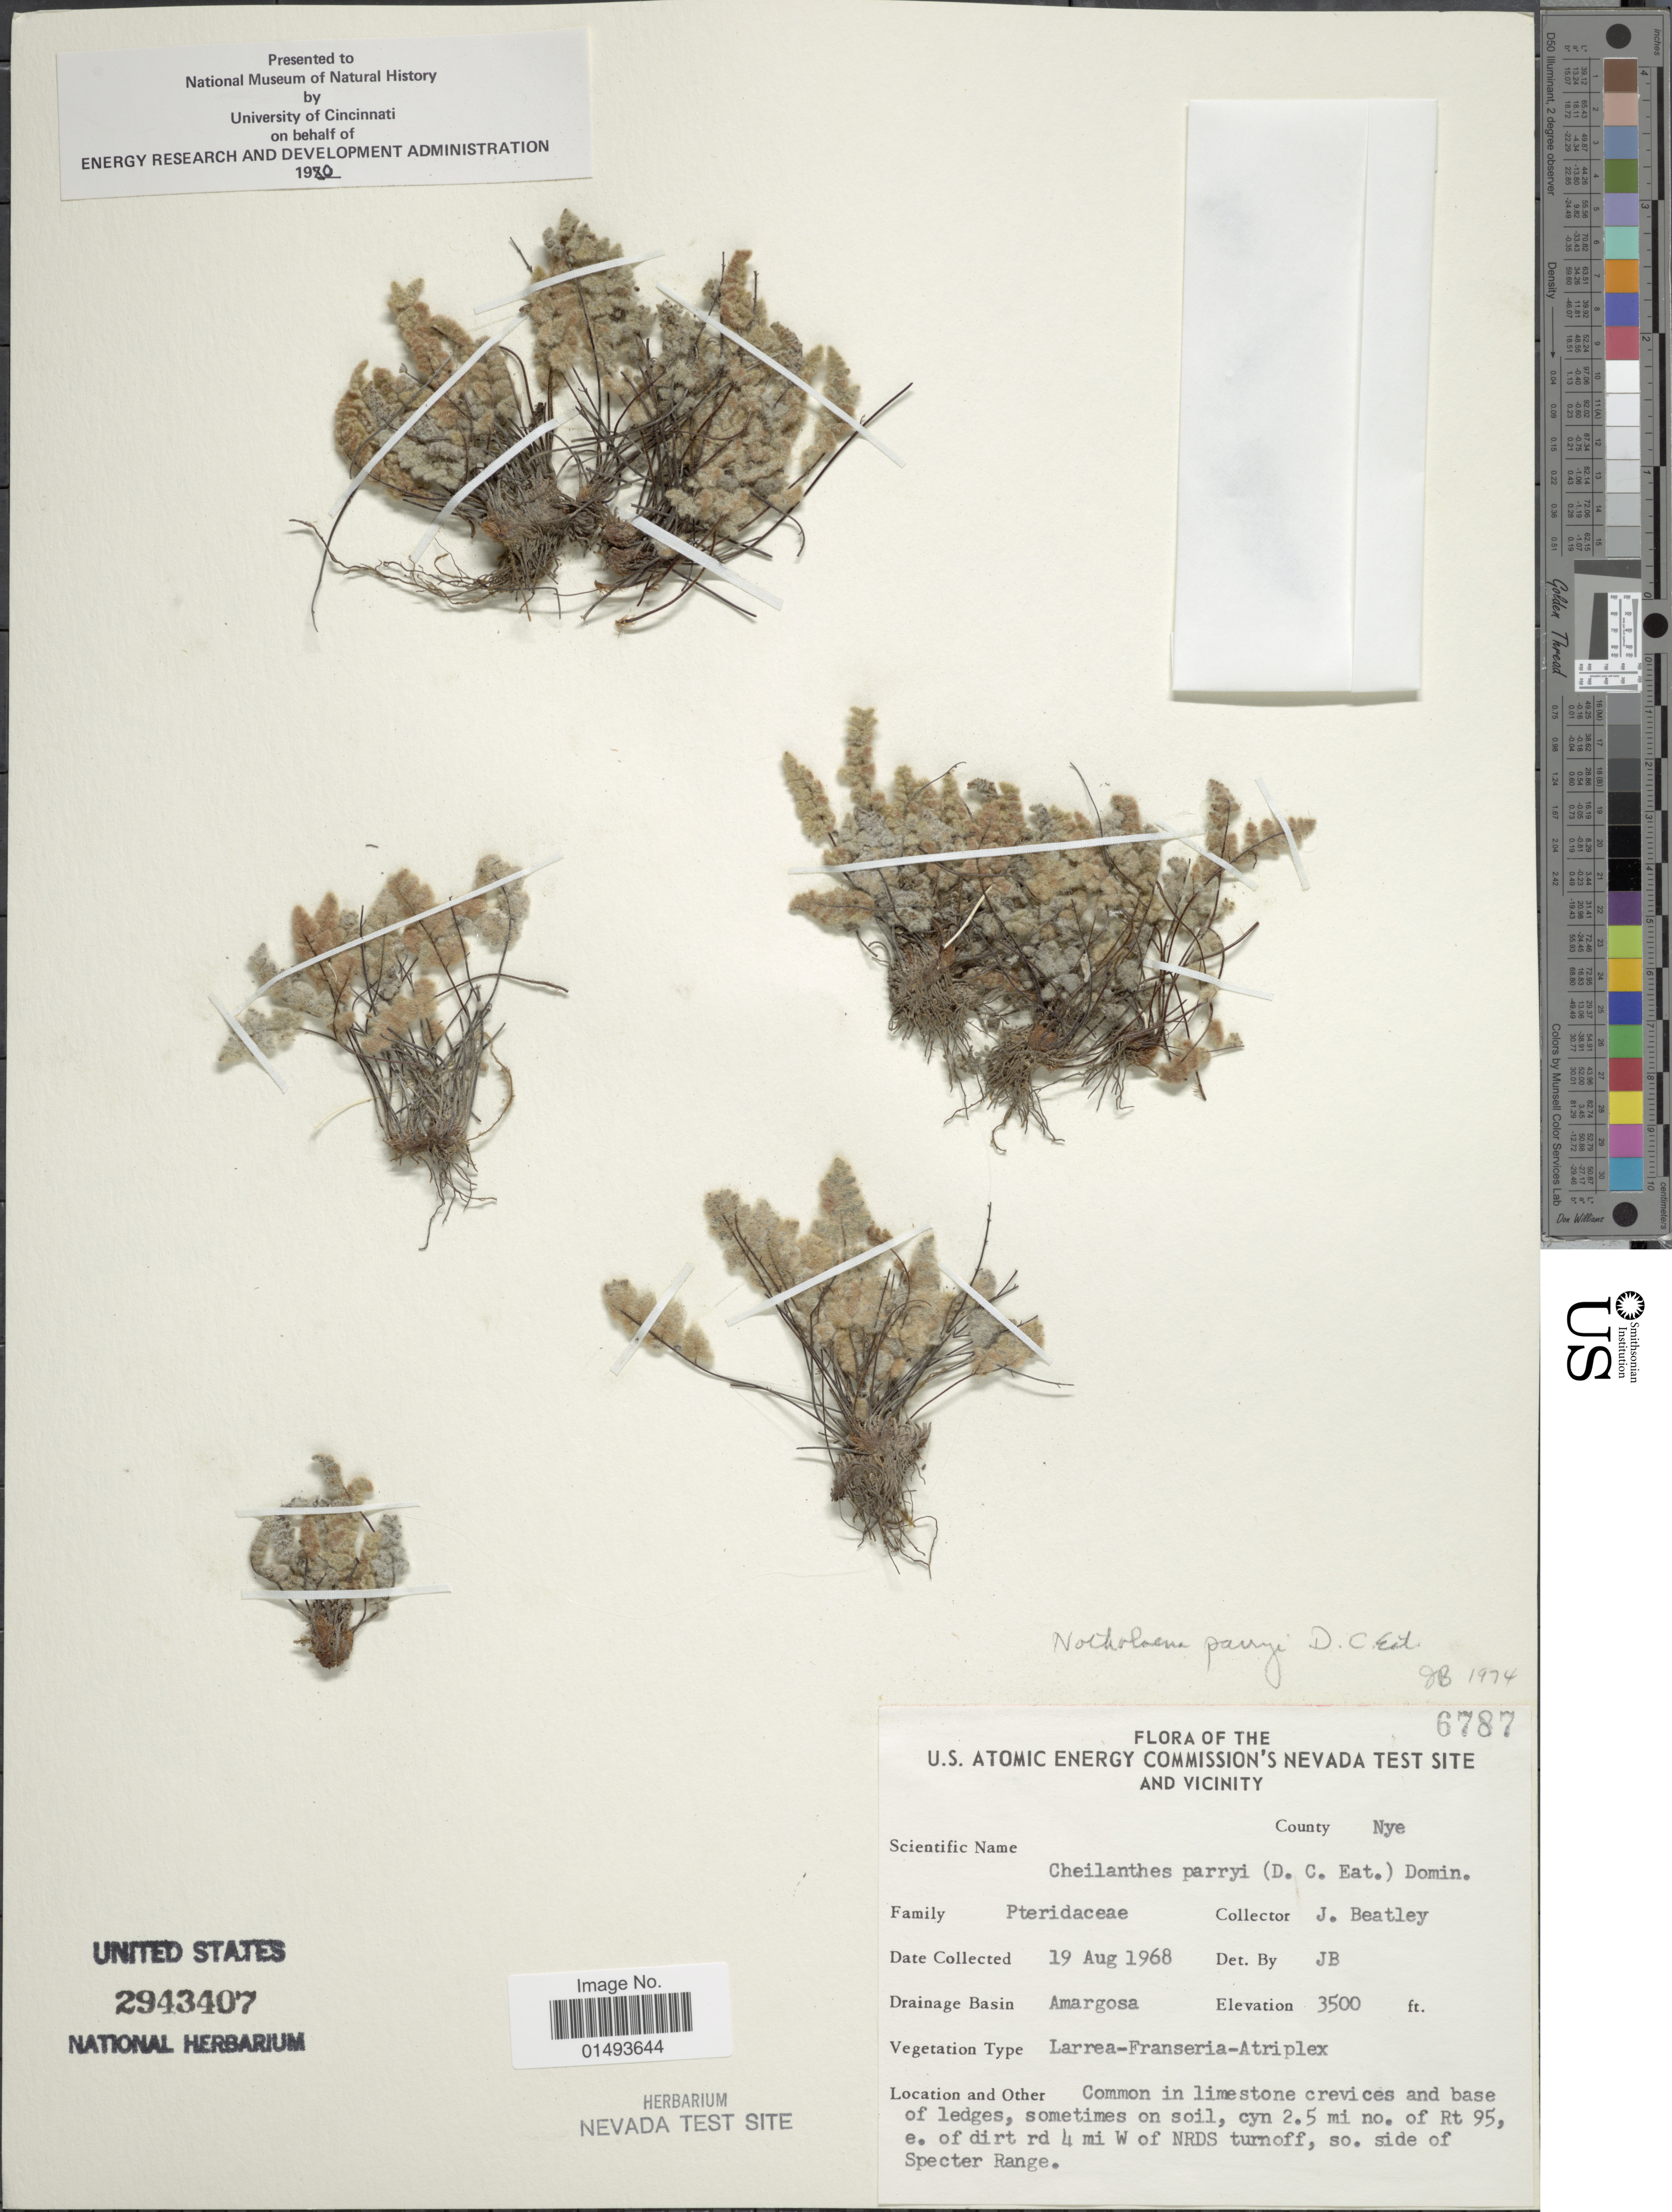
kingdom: Plantae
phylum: Tracheophyta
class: Polypodiopsida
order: Polypodiales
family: Pteridaceae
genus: Myriopteris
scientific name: Myriopteris parryi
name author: (D.C. Eaton) Grusz & Windham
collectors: J. C. Beatley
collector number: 6787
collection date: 1968-08-19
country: United States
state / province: Nevada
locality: Flora of the U.S. Atomic Energy Commision's Nevada Test Site And Vicinity, common in limestone crevices and base of ledges, sometimes on soil, cyn 2.5 mi no. of Rt 95. e. of dirt rd 4 mi W of NRDS turnoff, so. side of Spectar Range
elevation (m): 1067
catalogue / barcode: US 2943407